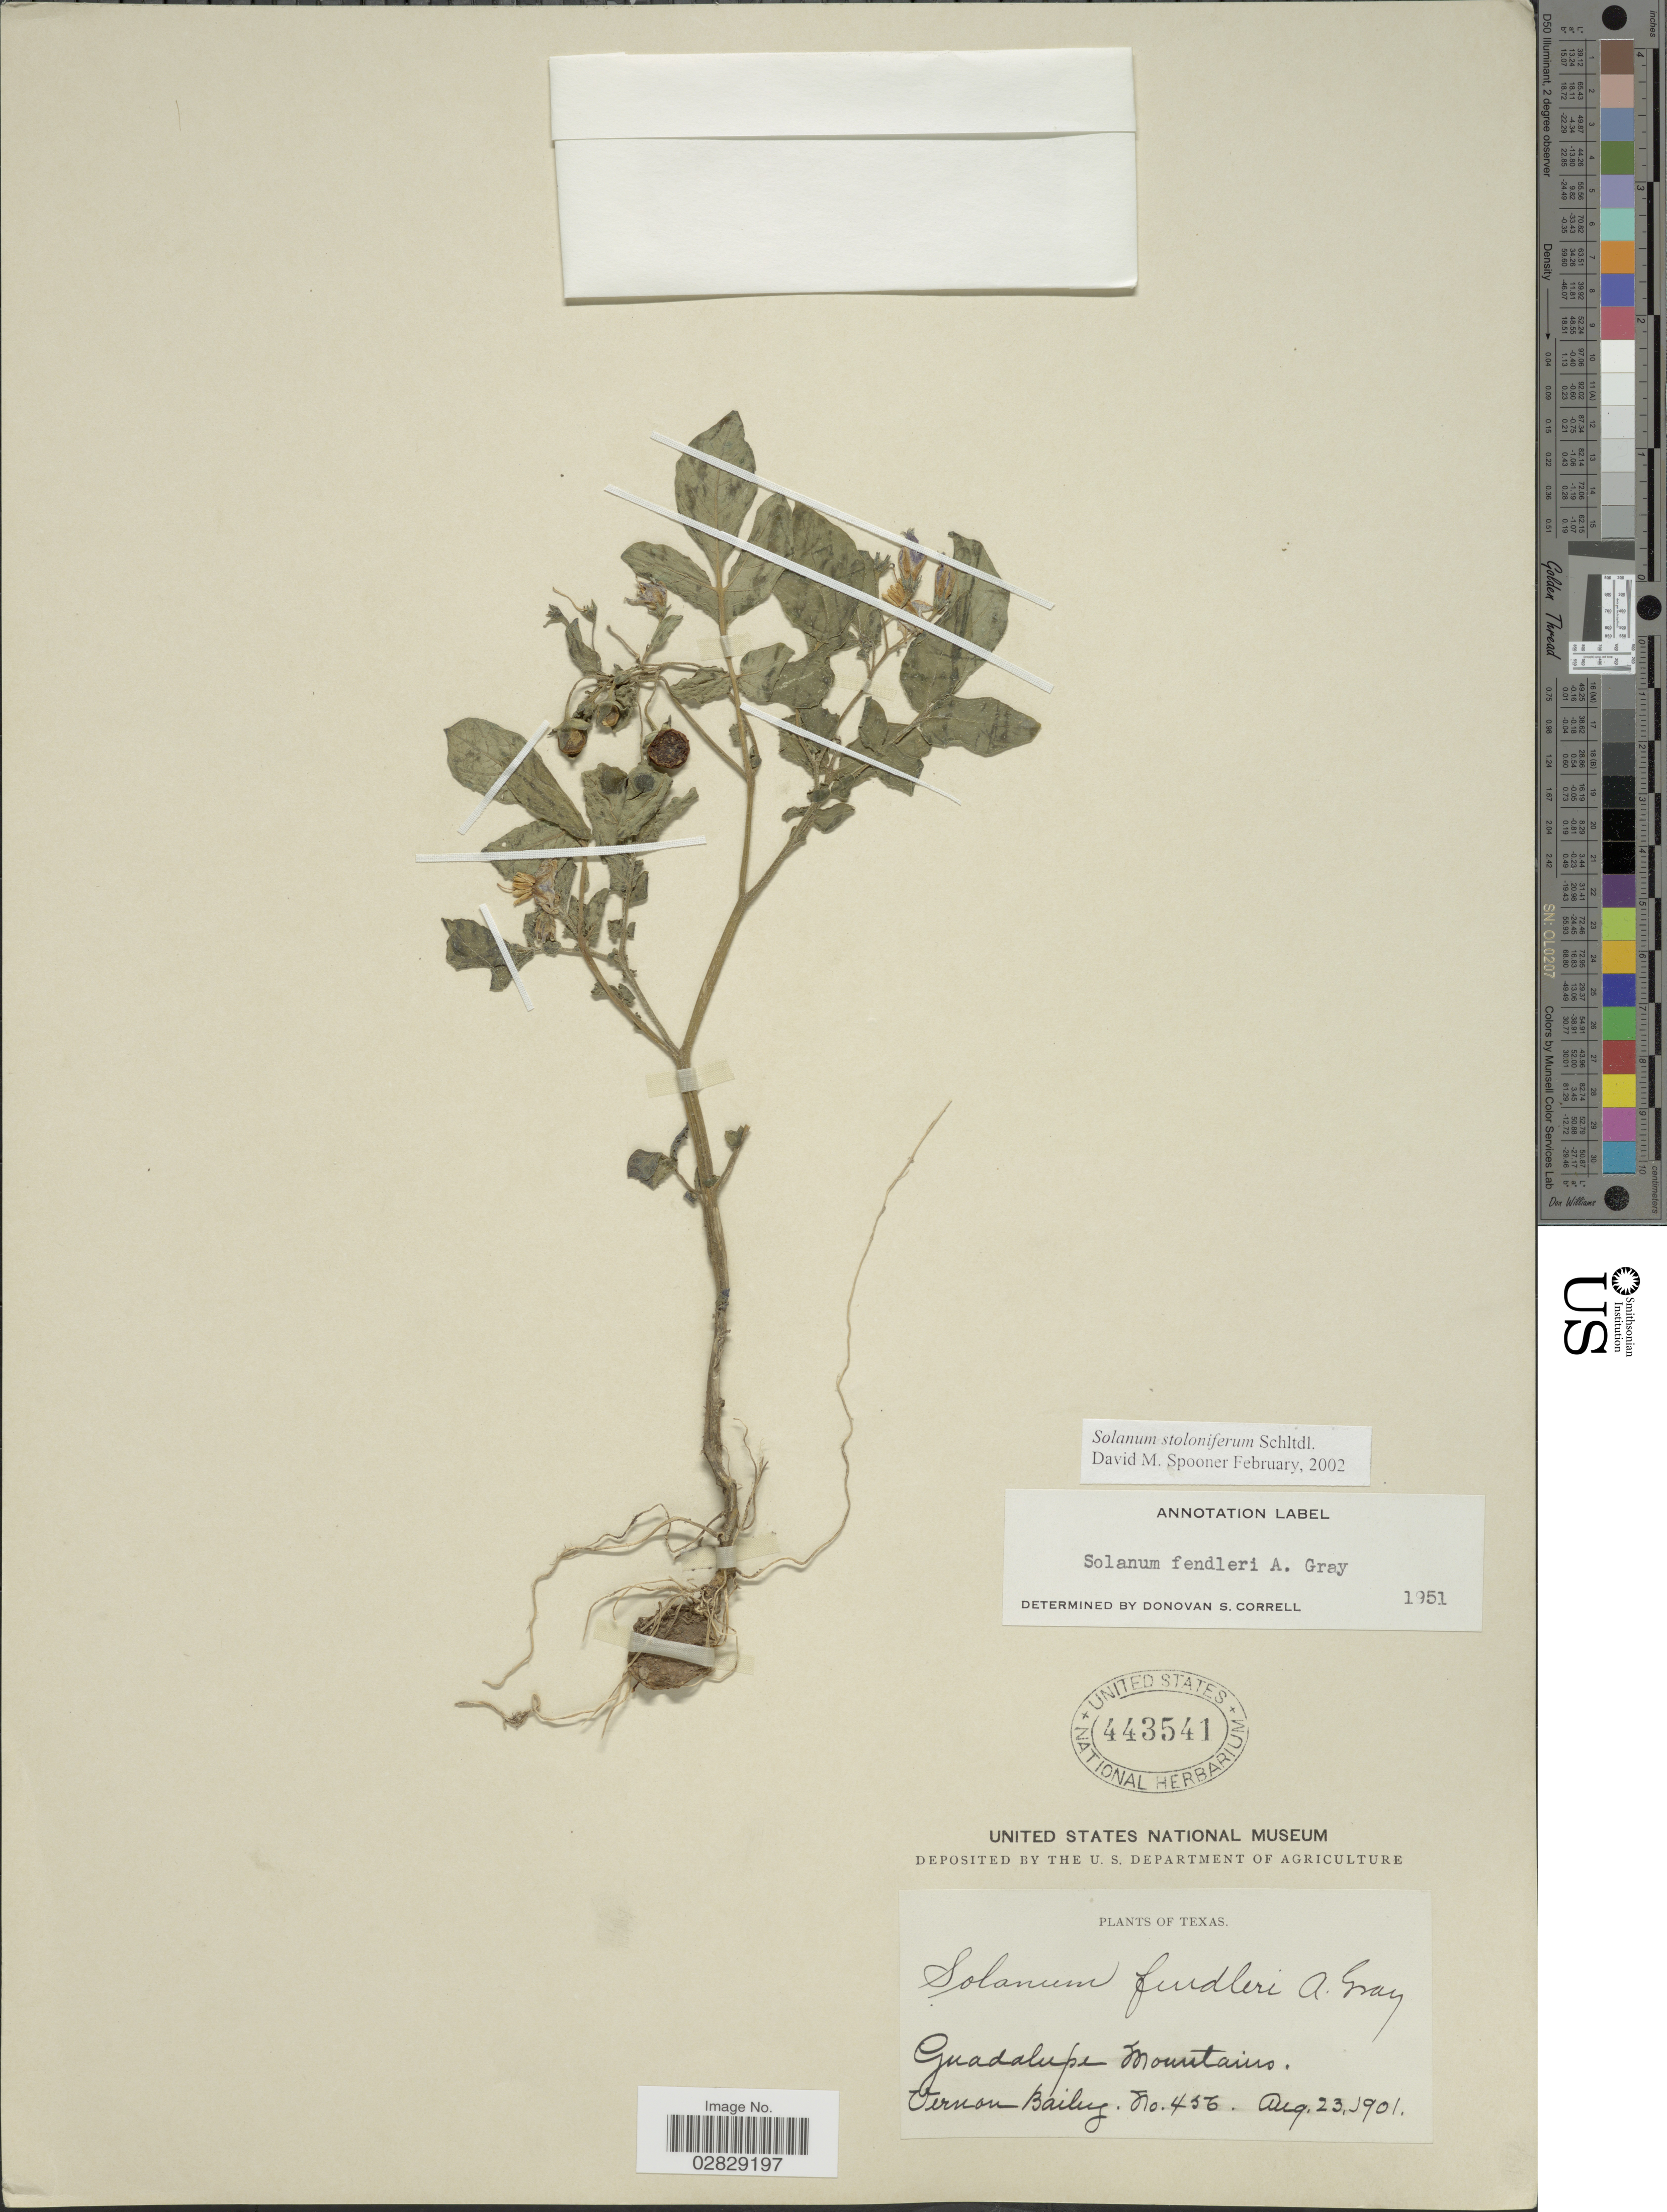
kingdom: Plantae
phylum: Tracheophyta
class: Magnoliopsida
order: Solanales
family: Solanaceae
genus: Solanum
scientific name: Solanum stoloniferum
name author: Schltdl.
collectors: V. O. Bailey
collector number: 456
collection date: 1901-08-23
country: United States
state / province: Texas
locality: Guadalupe Mountains.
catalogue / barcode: US 443541